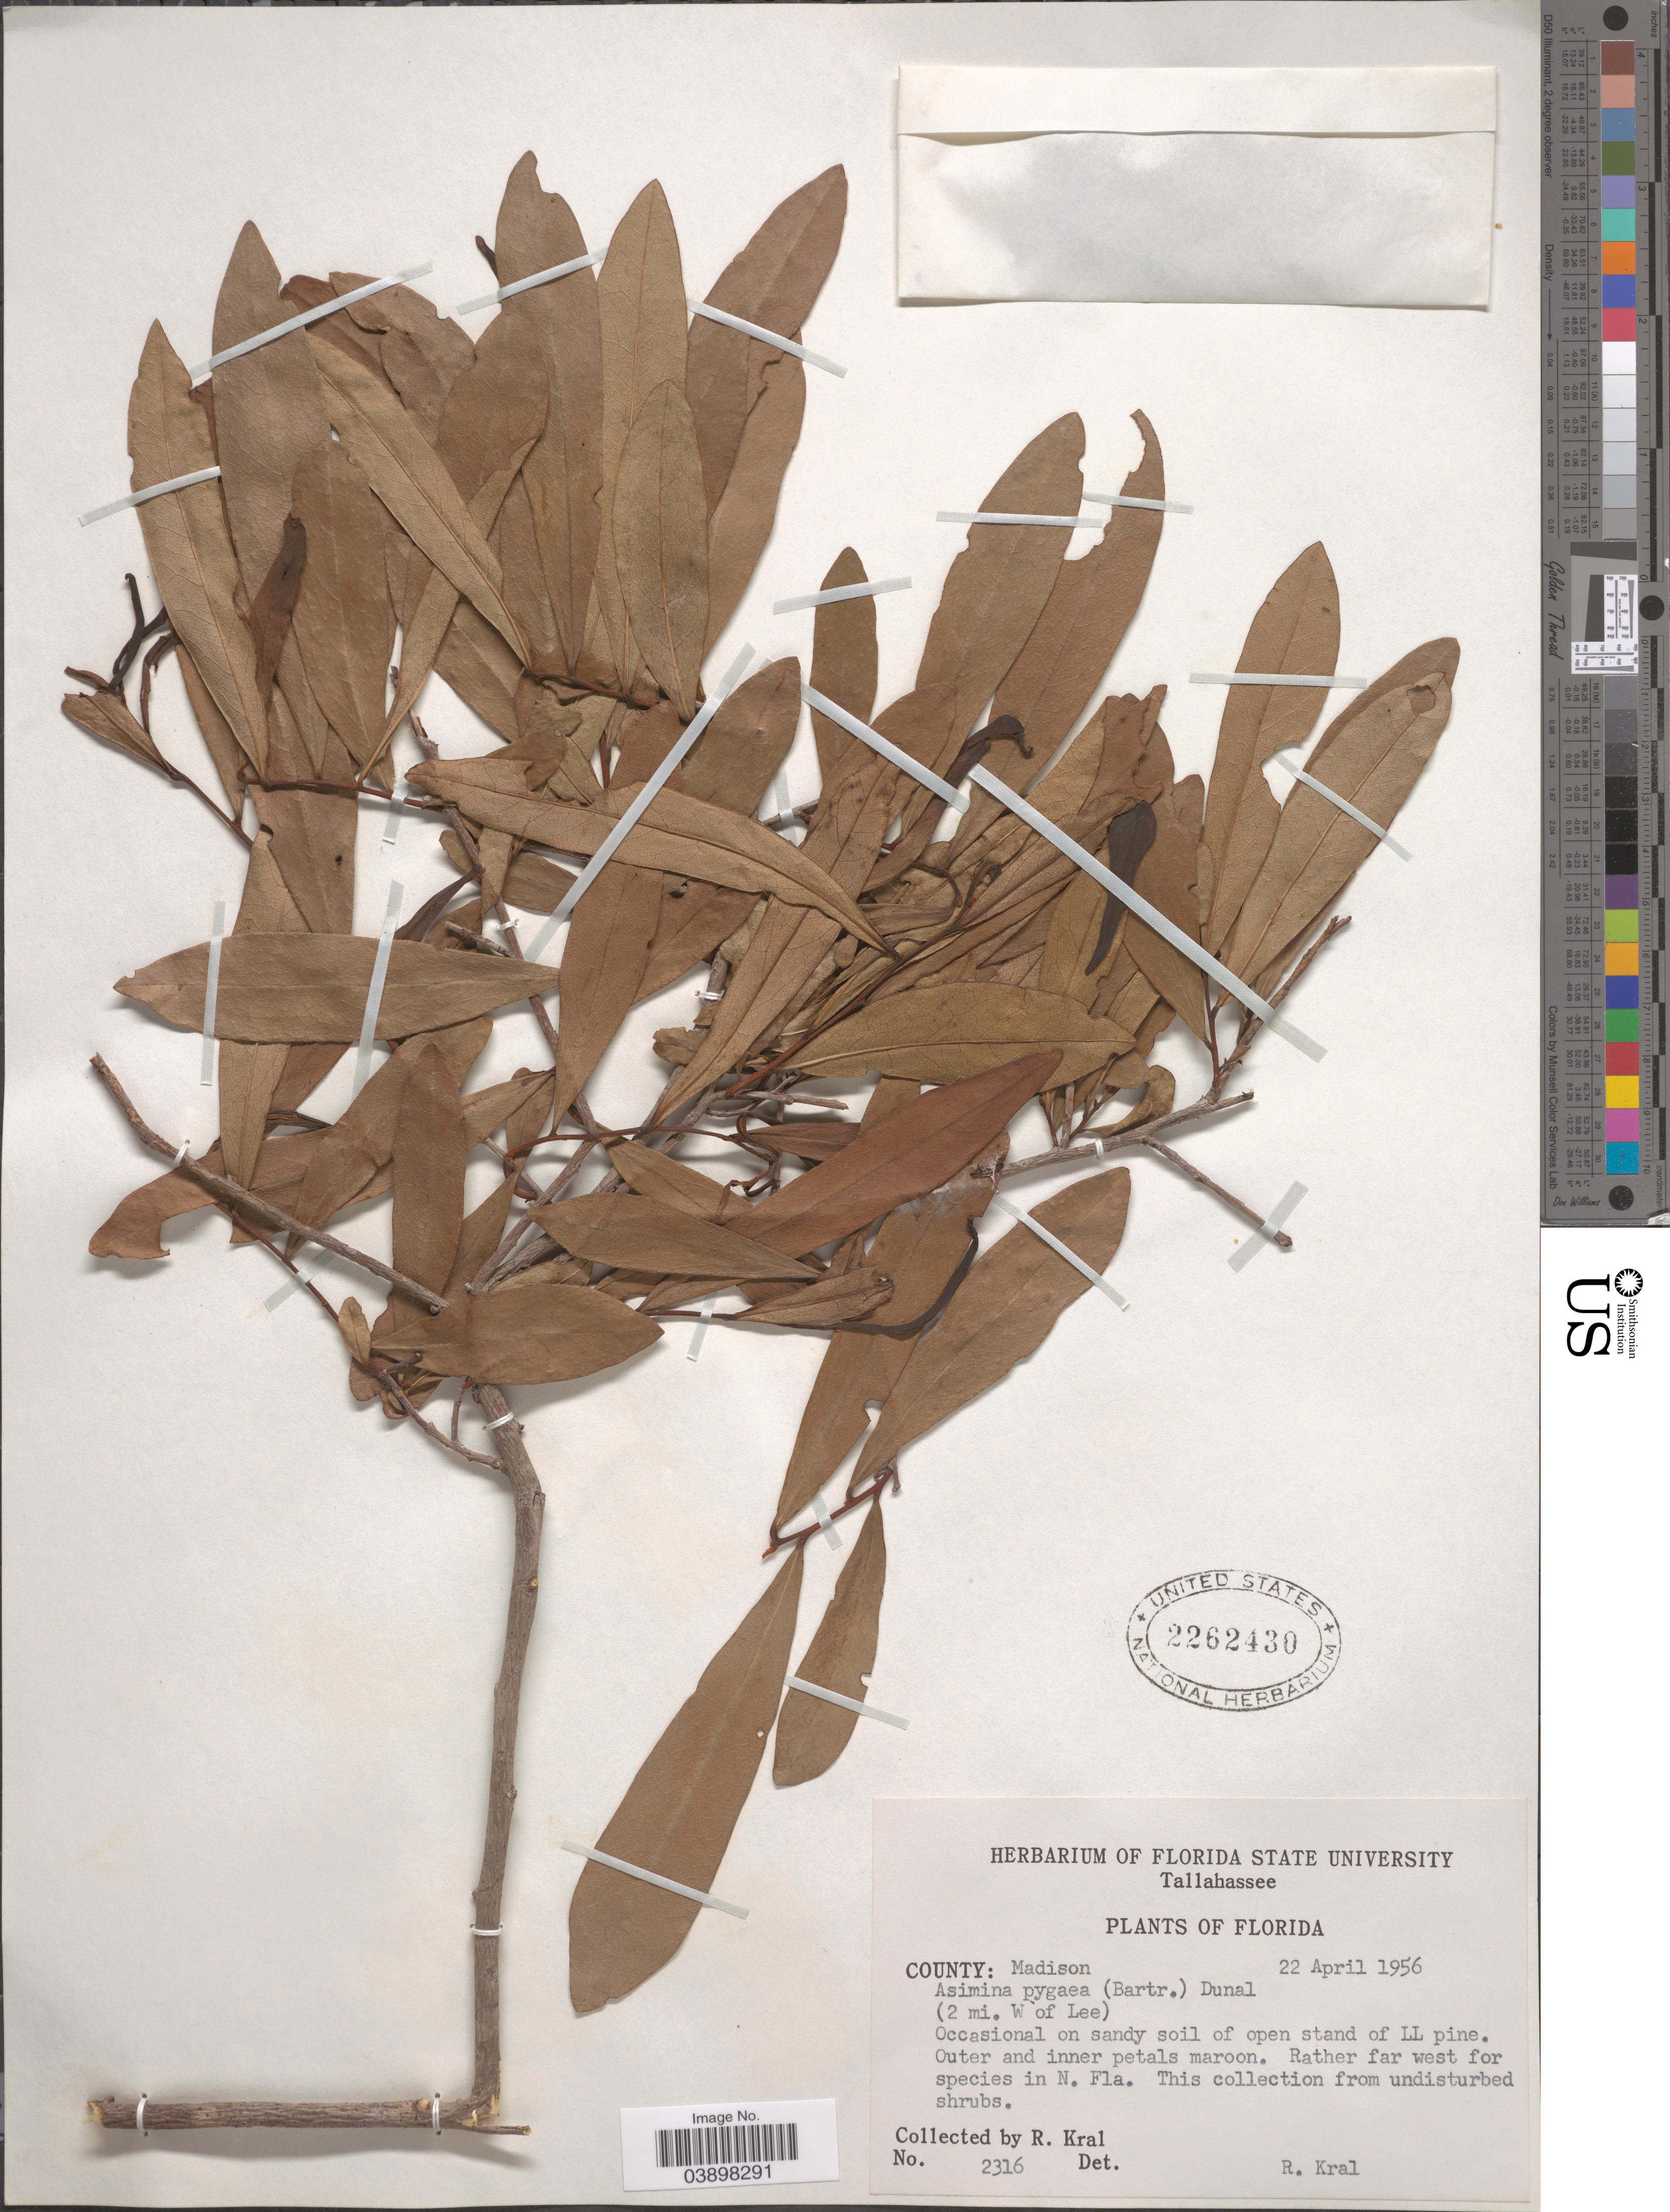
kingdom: Plantae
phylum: Tracheophyta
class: Magnoliopsida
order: Magnoliales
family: Annonaceae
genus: Asimina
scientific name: Asimina pygmaea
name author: Dunal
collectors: R. Kral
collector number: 2316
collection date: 1956-04-22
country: United States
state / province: Florida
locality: County: Madison. (2 mi. W of Lee).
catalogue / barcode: US 2262430